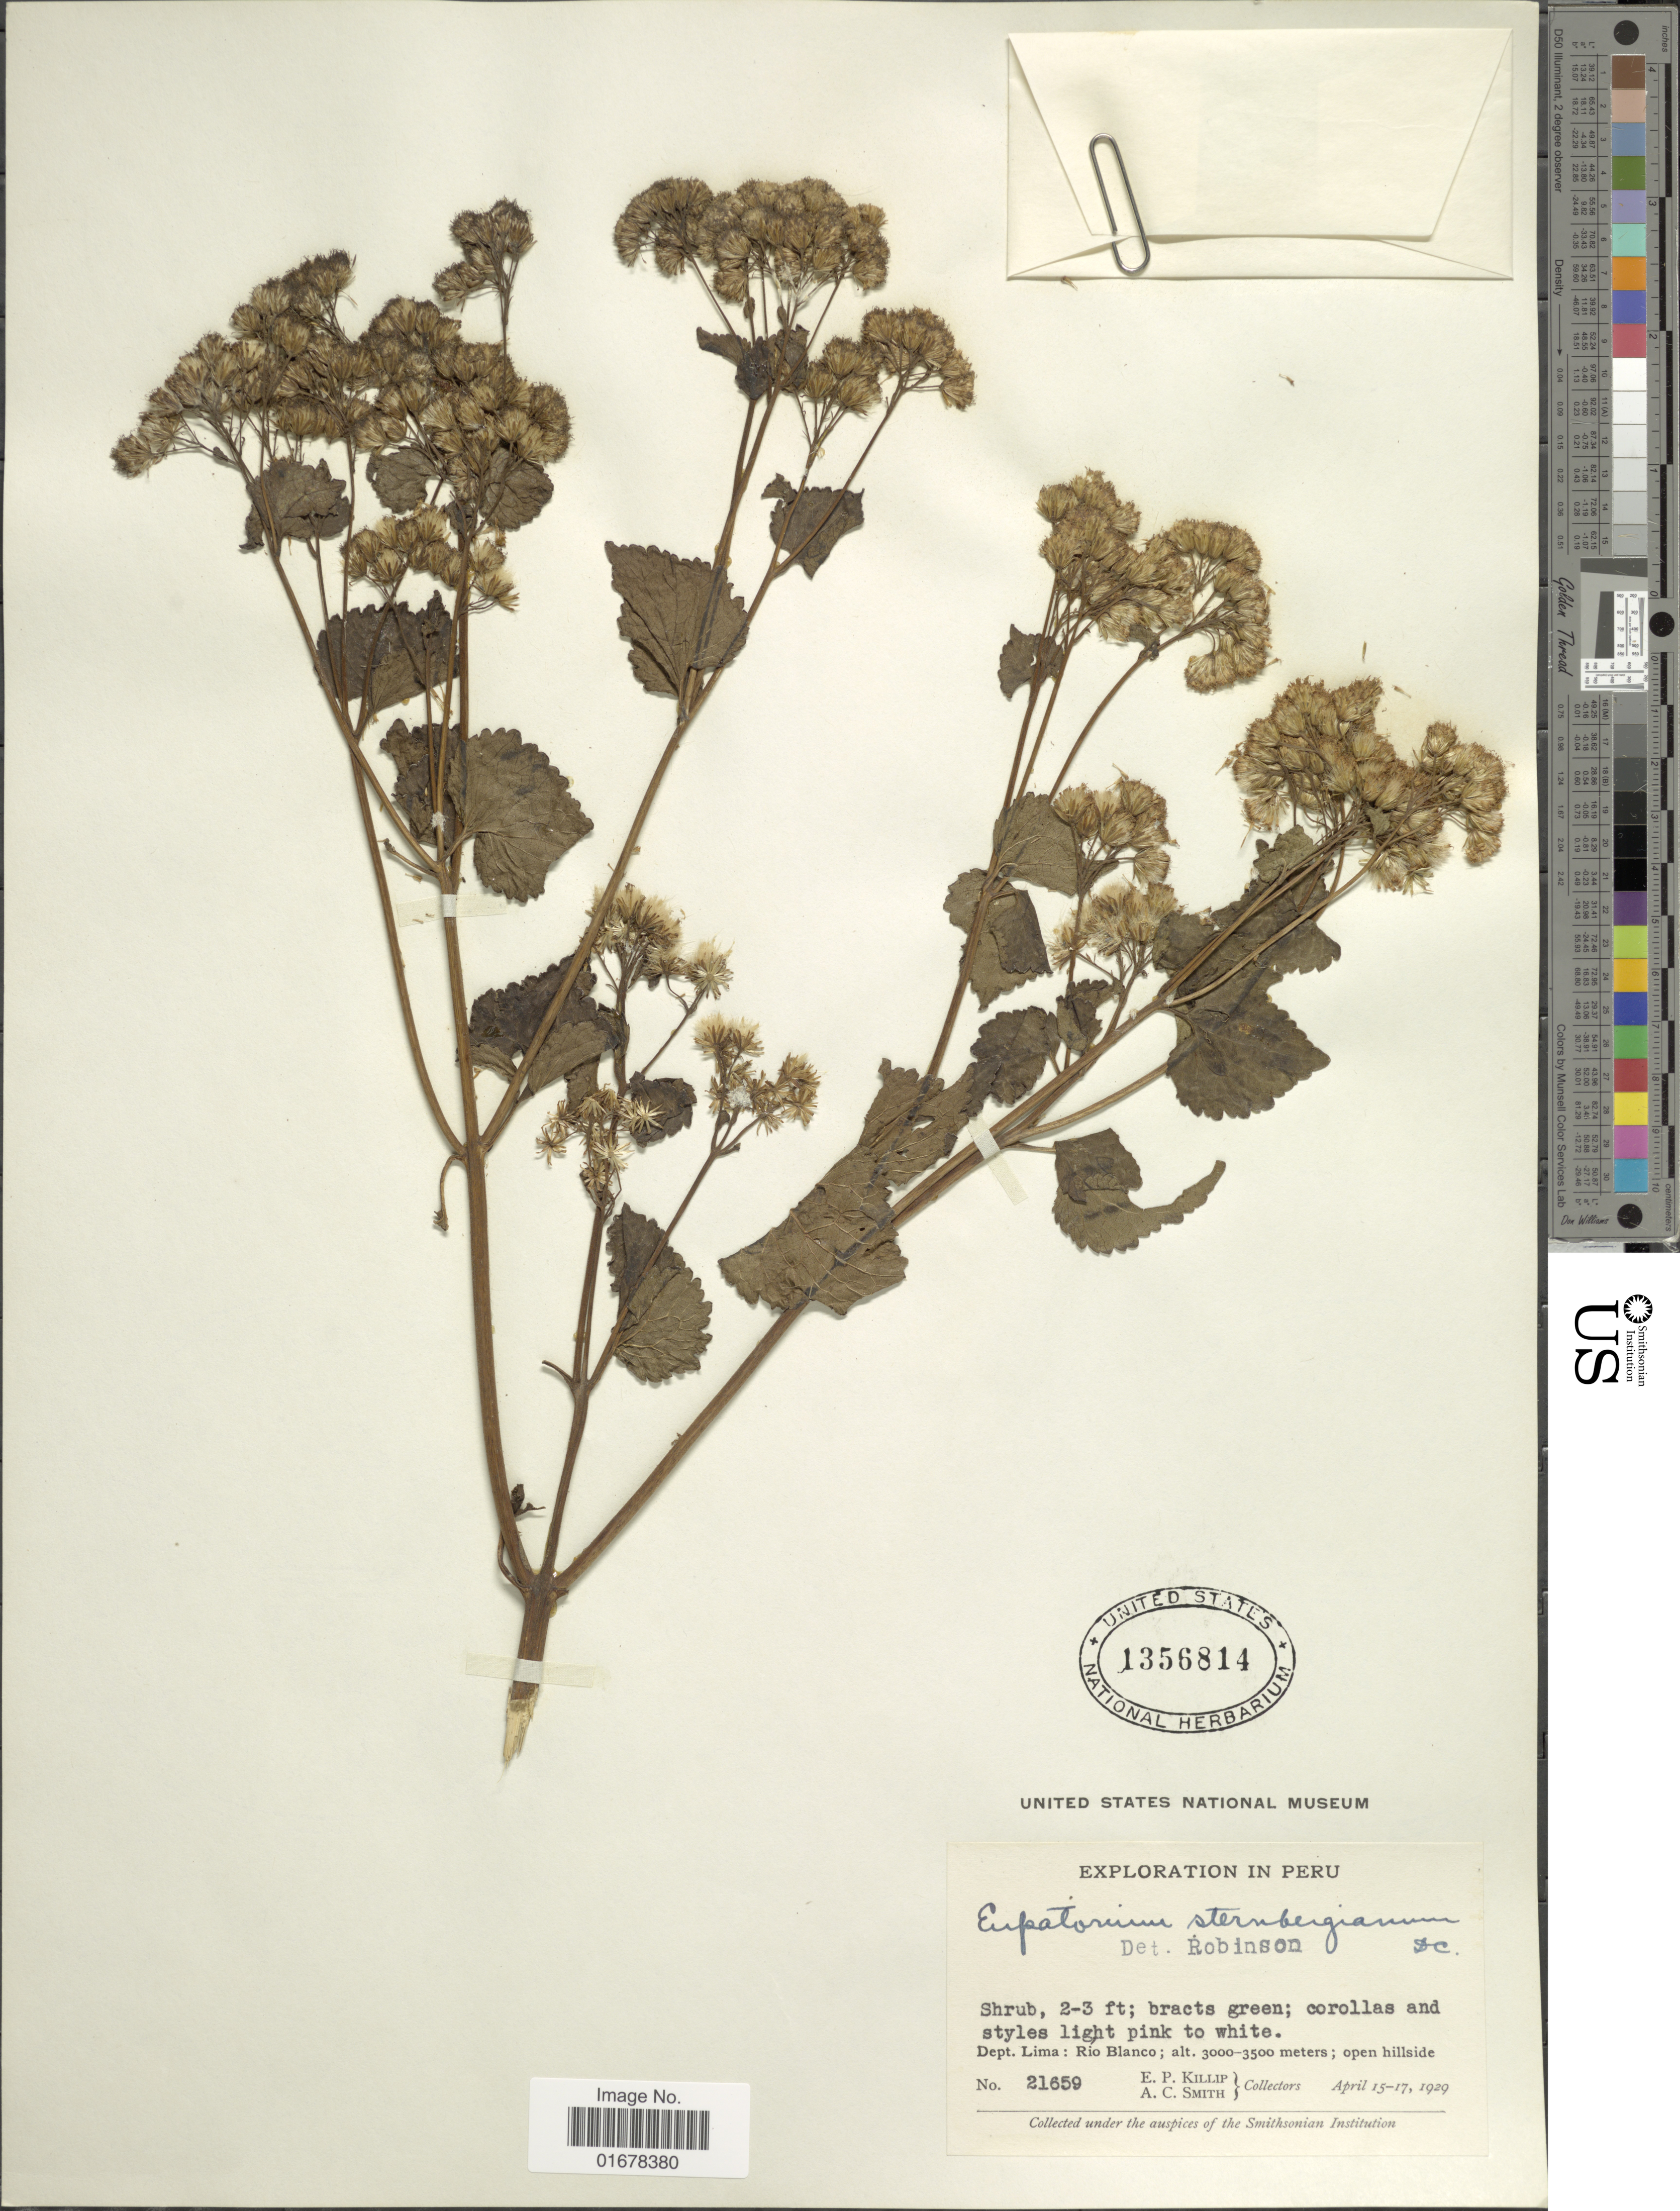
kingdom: Plantae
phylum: Tracheophyta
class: Magnoliopsida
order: Asterales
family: Asteraceae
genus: Ageratina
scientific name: Ageratina sternbergiana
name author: (DC.) R.M. King & H. Rob.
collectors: E. P. Killip & A. C. Smith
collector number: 21659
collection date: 1929-04-15/1929-04-17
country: Peru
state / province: Lima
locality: Dept. Lima: Rio Blanco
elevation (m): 3000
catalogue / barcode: US 1356814